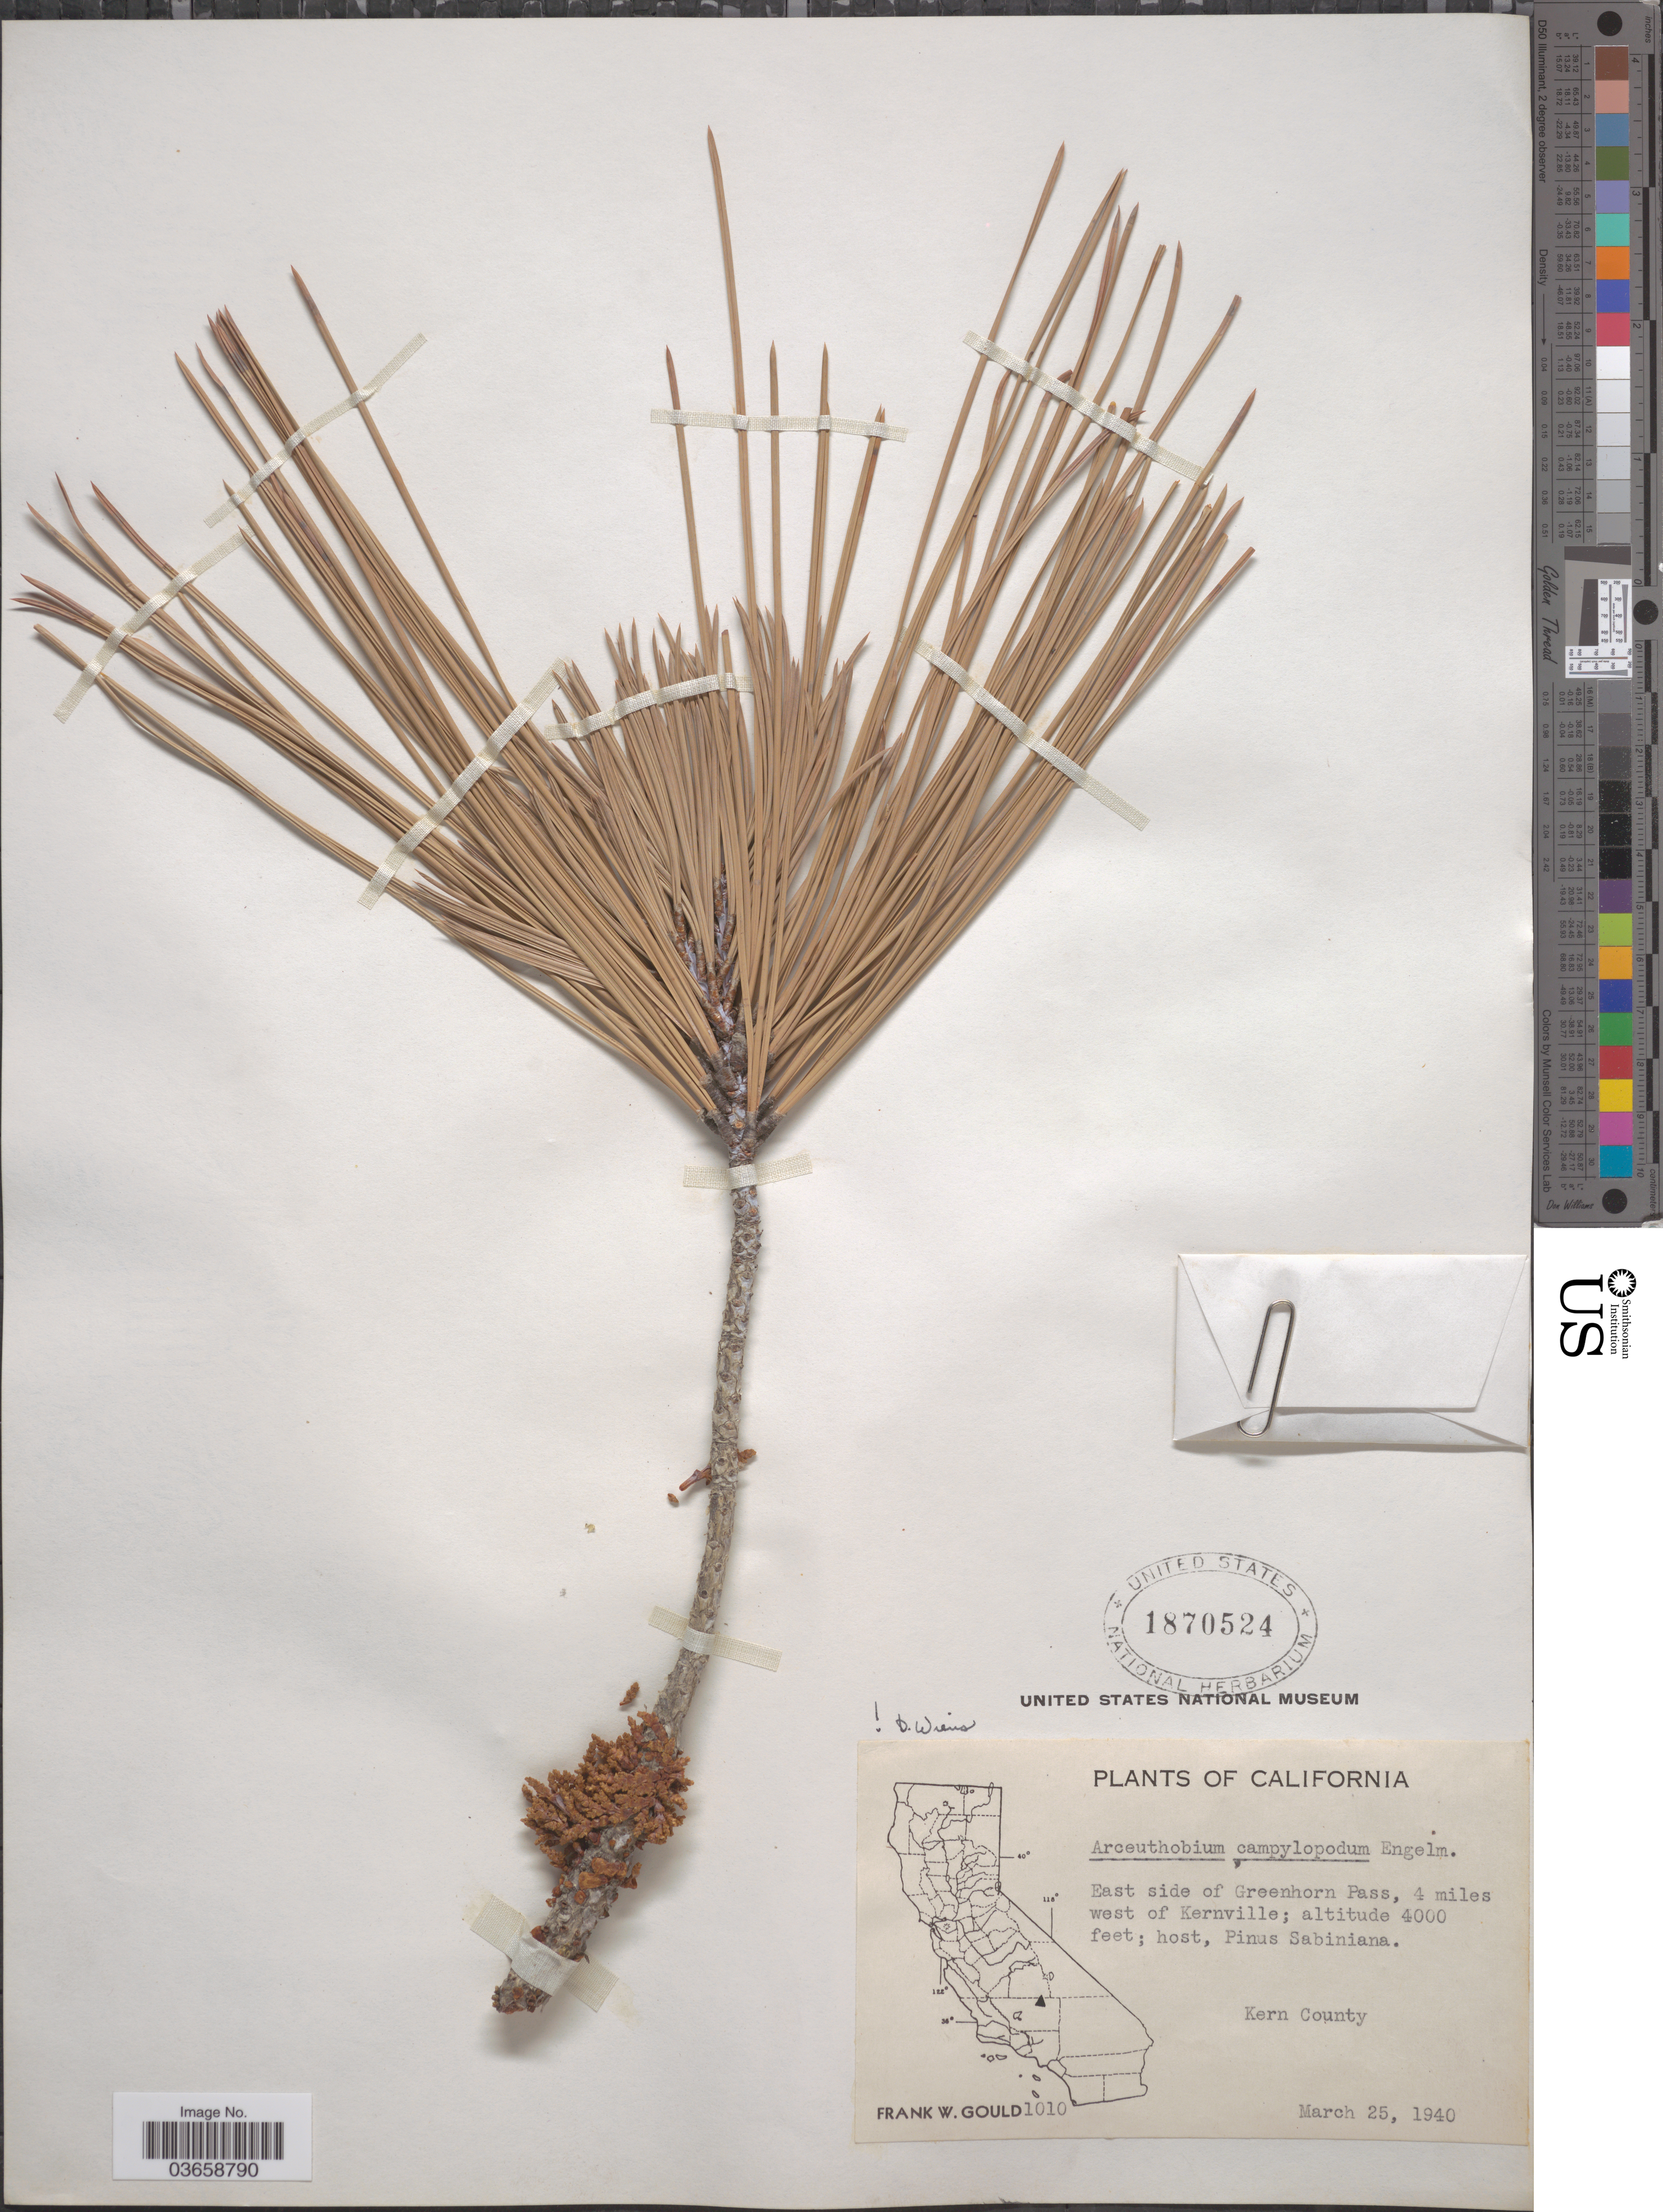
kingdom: Plantae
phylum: Tracheophyta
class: Magnoliopsida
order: Santalales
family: Viscaceae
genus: Arceuthobium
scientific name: Arceuthobium campylopodum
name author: Engelm.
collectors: F. W. Gould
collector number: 1010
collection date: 1940-03-25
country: United States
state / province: California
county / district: Kern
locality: East side of Greenhorn Pass, 4 miles west of Kernville. Kern County.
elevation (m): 1219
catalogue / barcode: US 1870524